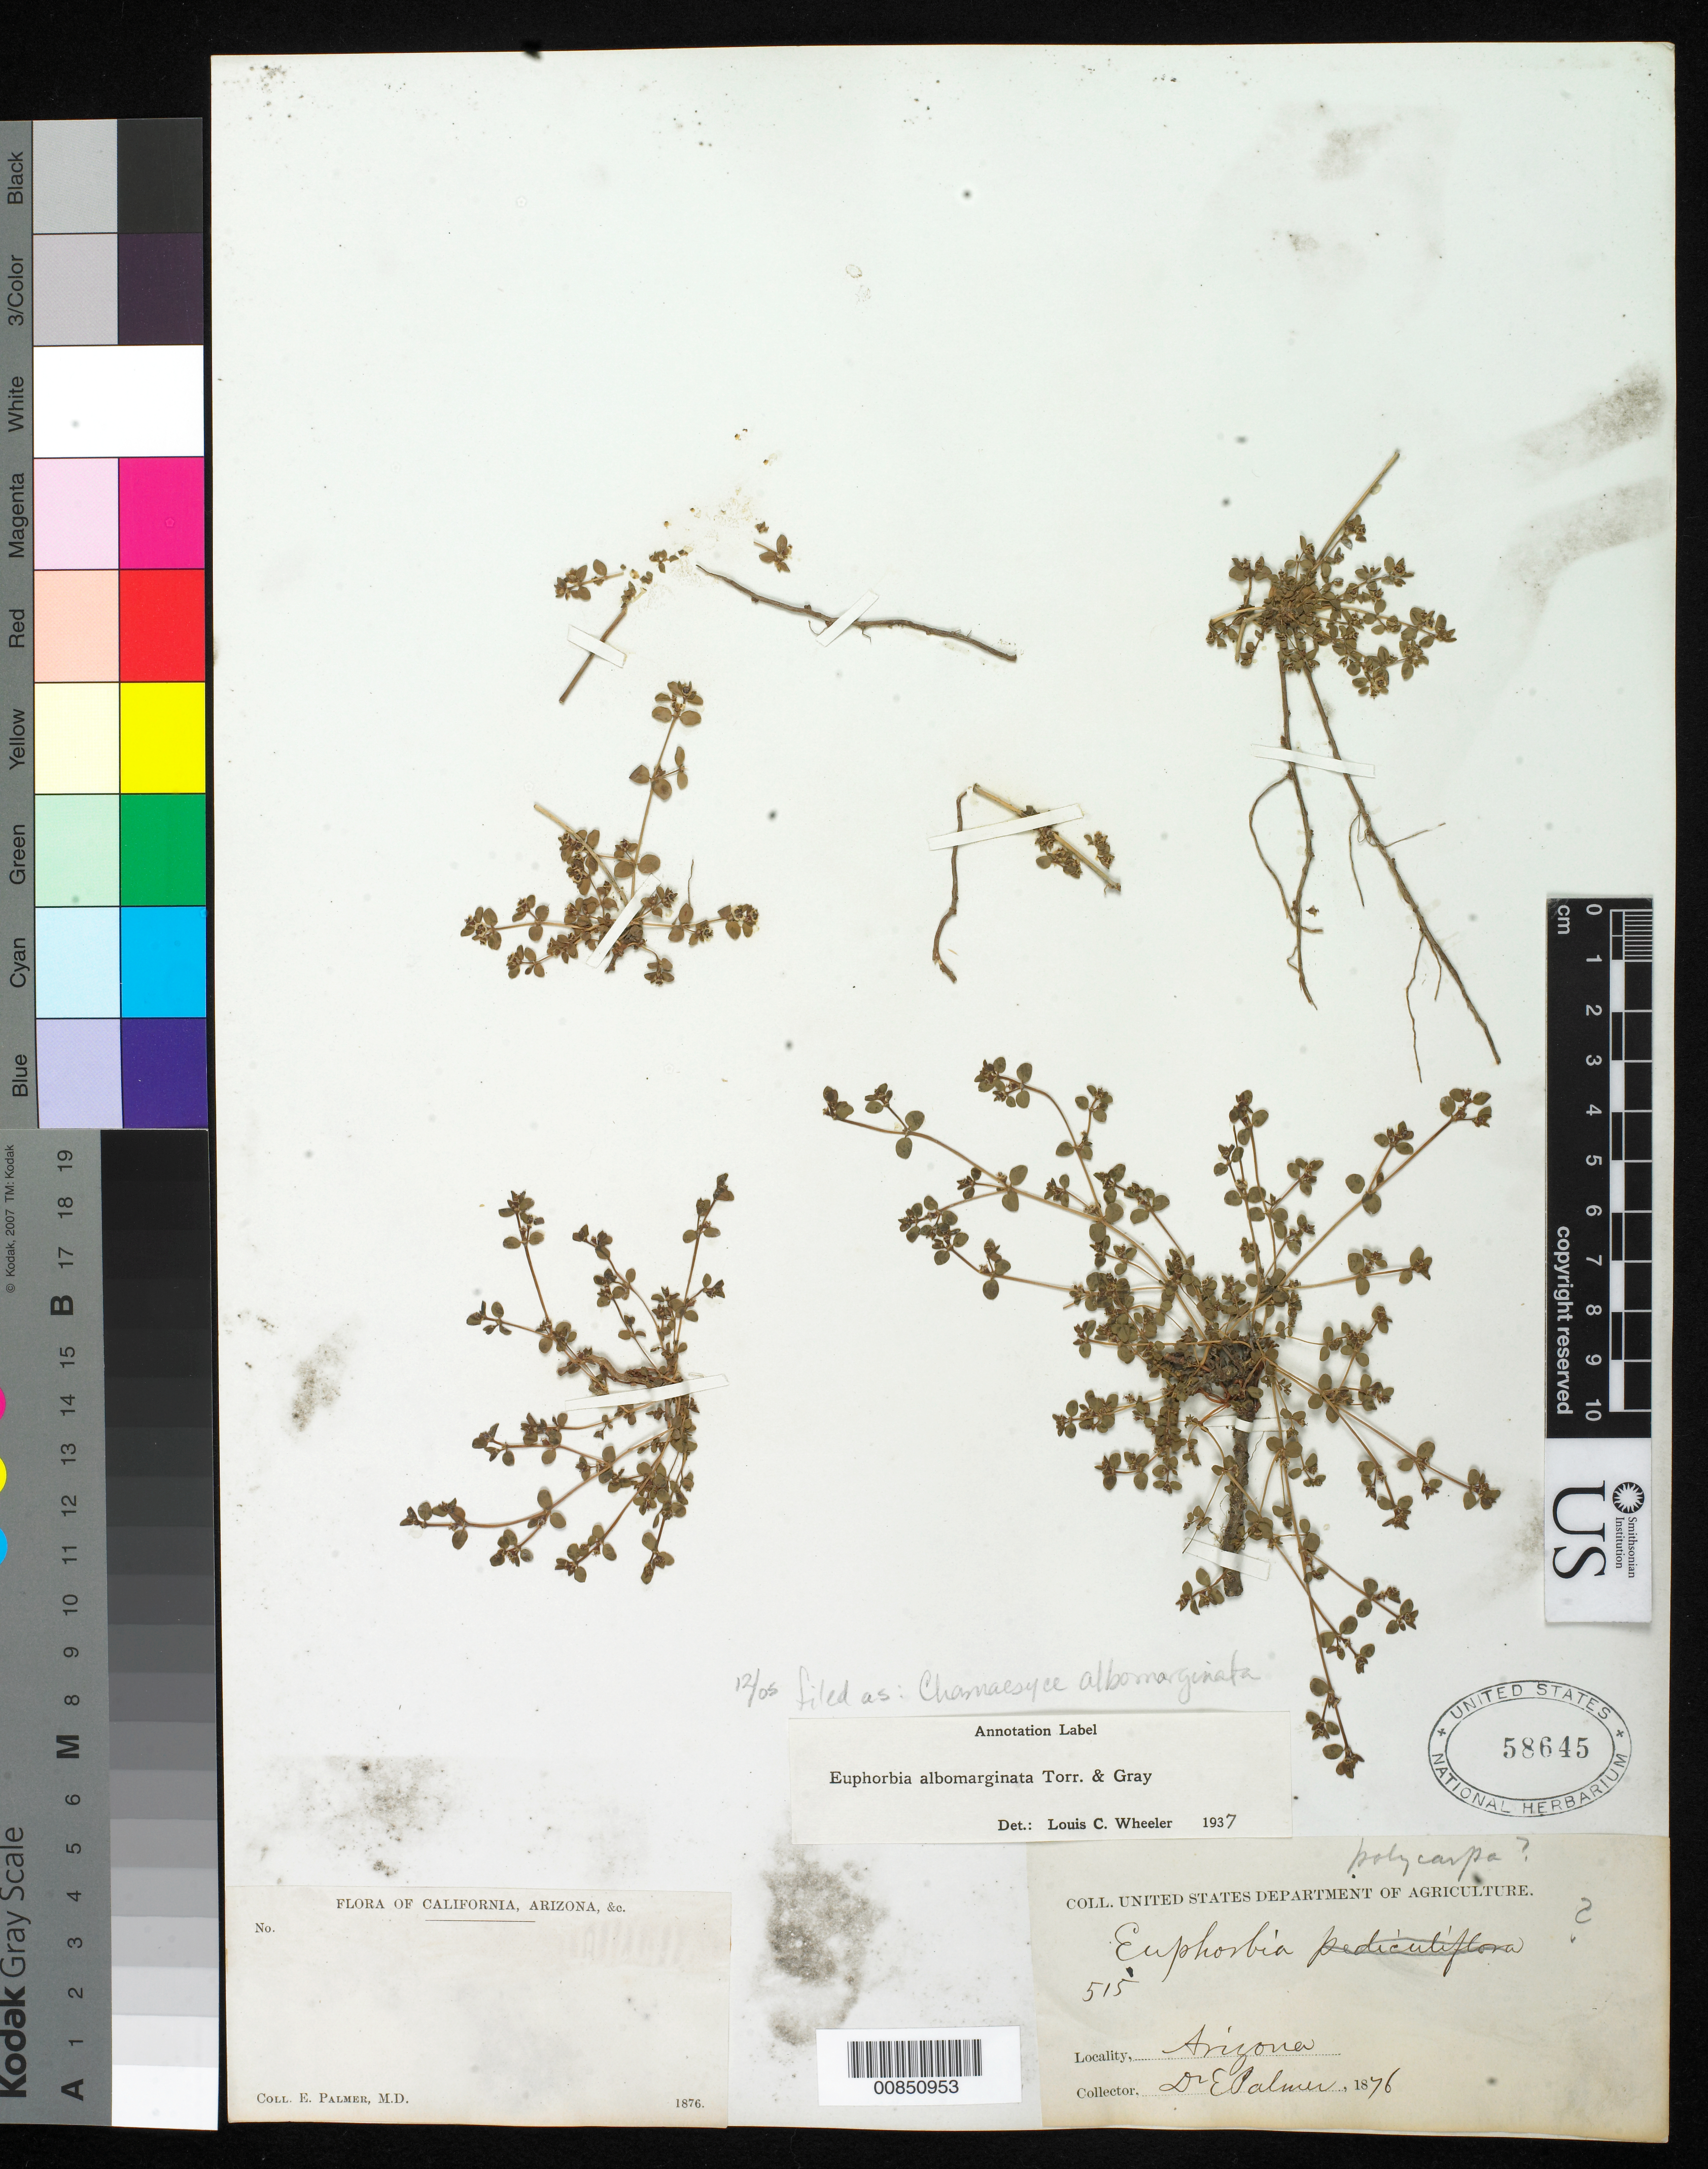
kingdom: Plantae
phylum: Tracheophyta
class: Magnoliopsida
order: Malpighiales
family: Euphorbiaceae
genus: Chamaesyce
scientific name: Chamaesyce albomarginata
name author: (Torr. & A. Gray) Small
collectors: E. Palmer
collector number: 515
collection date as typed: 1876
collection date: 1876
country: United States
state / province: Arizona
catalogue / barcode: US 58645